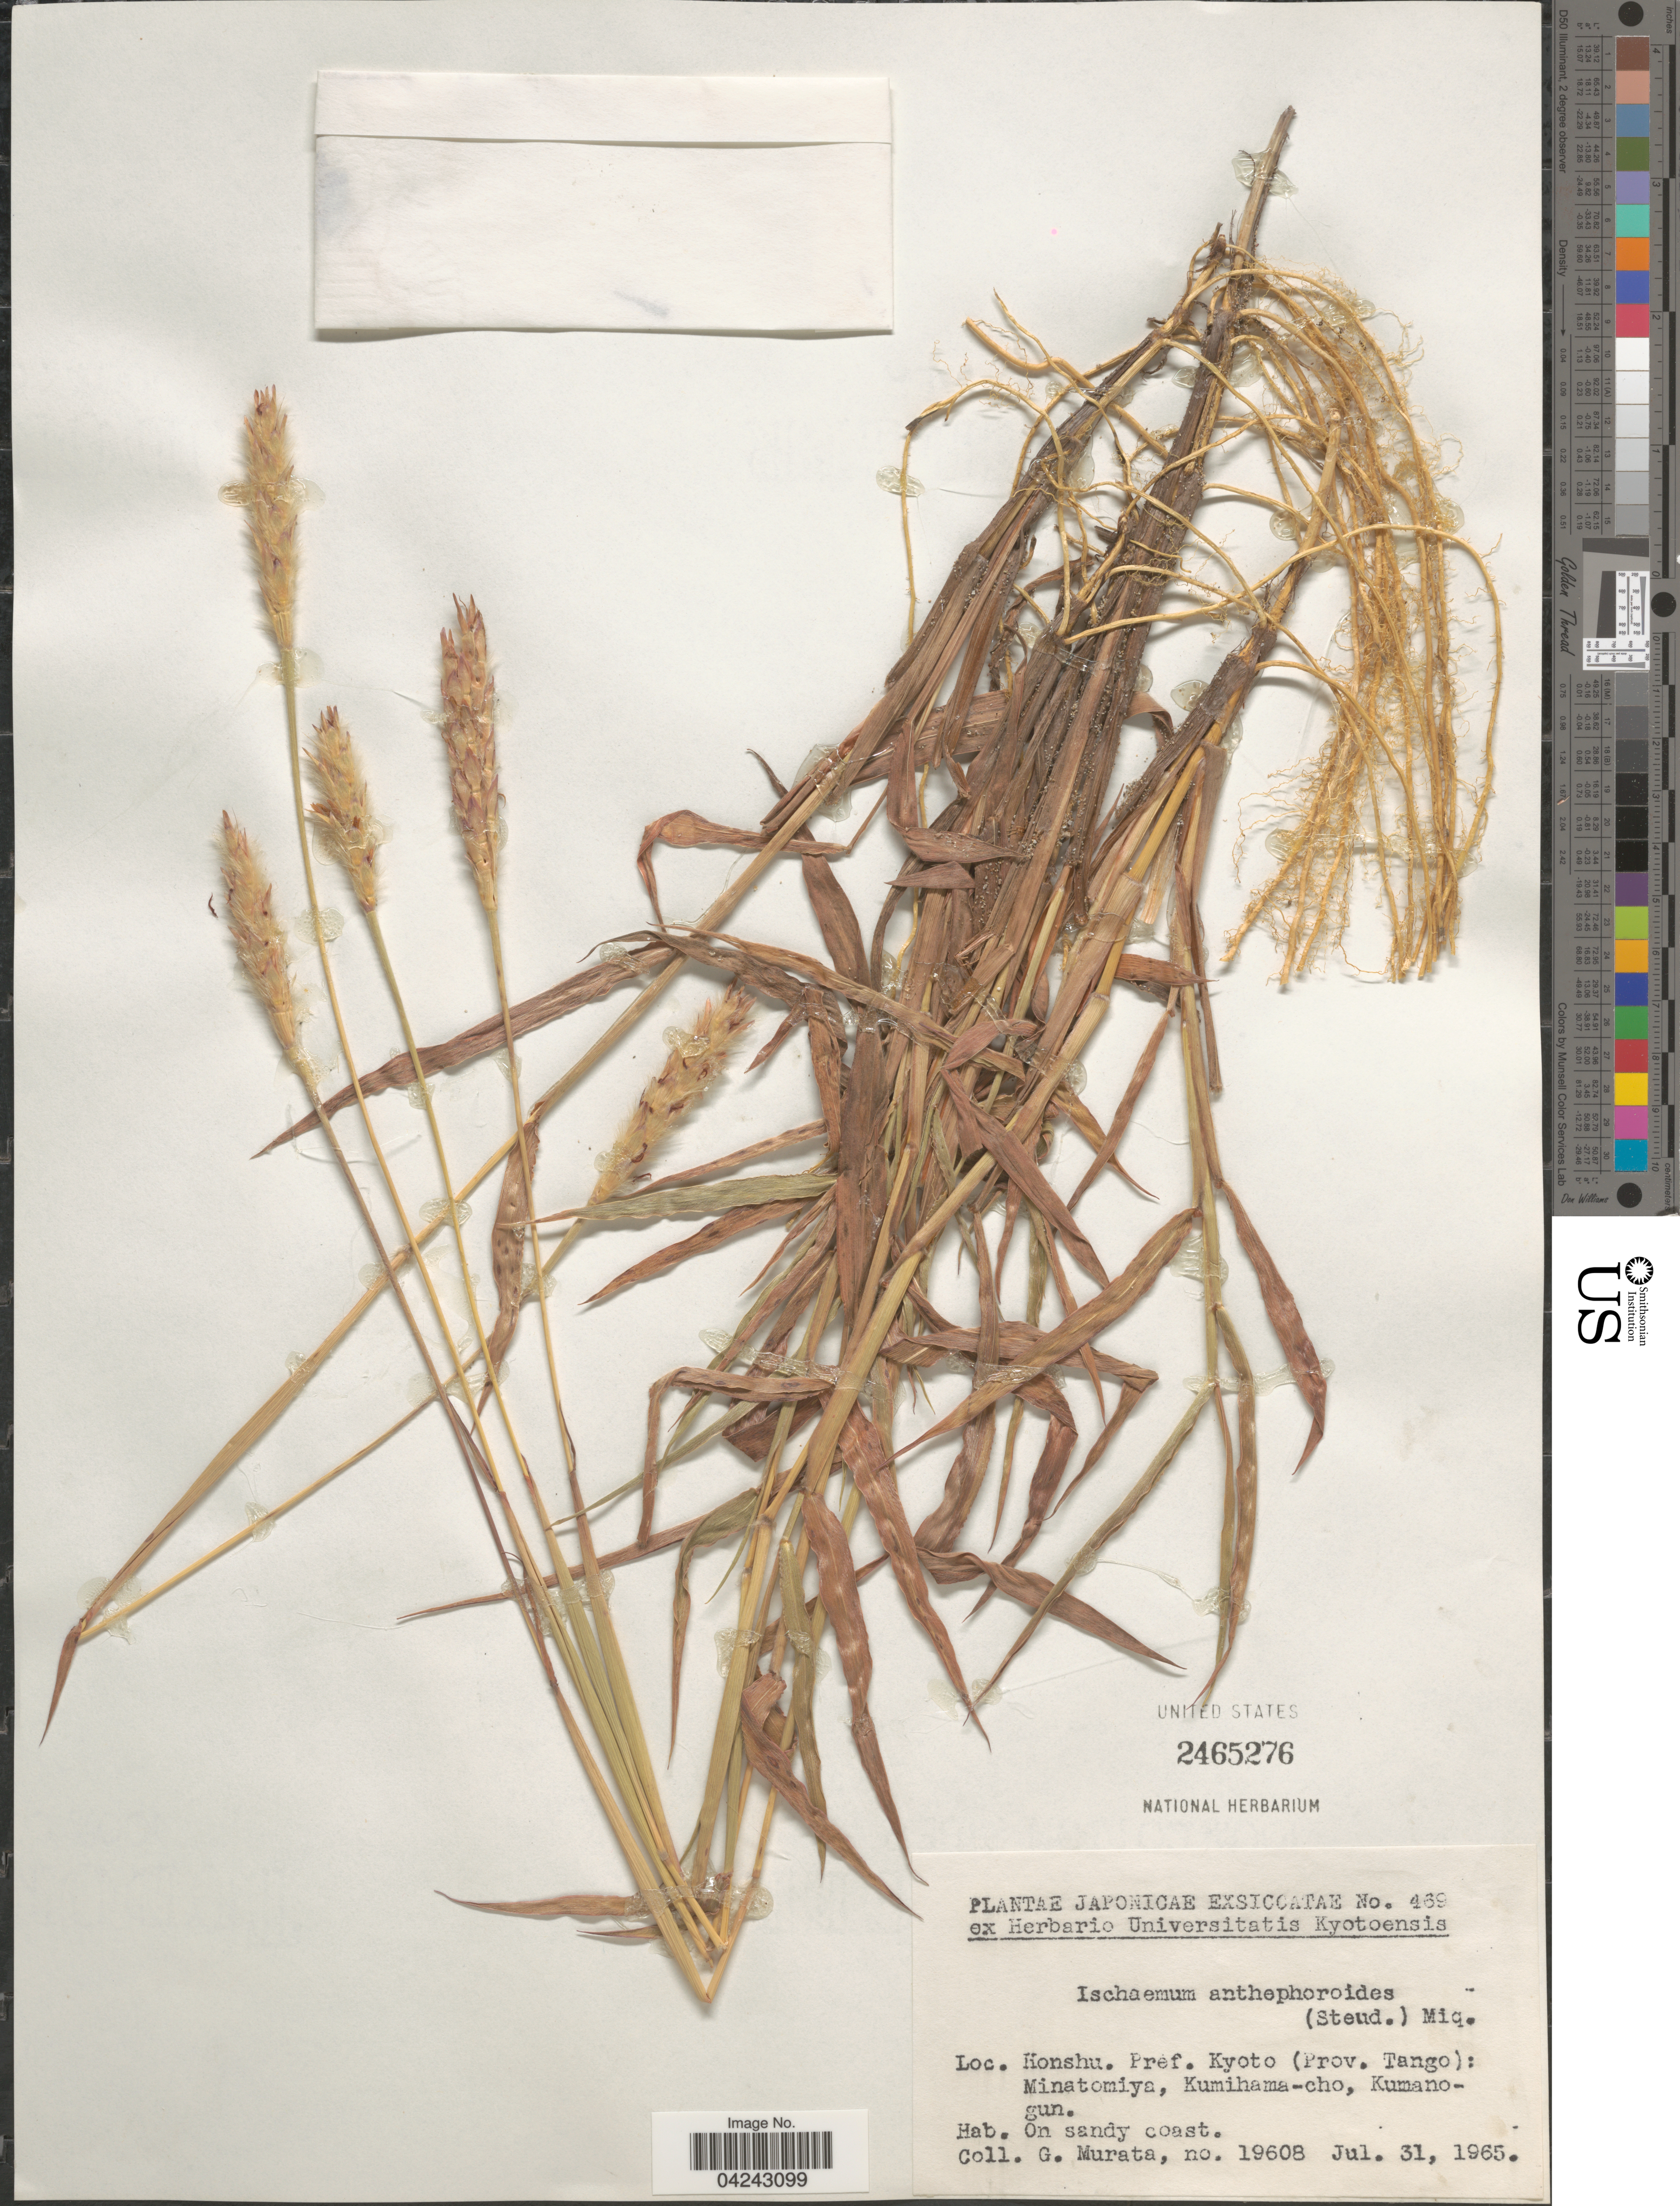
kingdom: Plantae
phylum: Tracheophyta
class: Liliopsida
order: Poales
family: Poaceae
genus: Ischaemum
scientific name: Ischaemum anthephoroides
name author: (Steud.) Miq.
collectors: G. Murata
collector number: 19608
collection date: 1965-07-31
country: Japan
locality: Honshu. Pref. Kyoto (Prov. Tango): Minatomiya, Kumihama-cho, Kumanogun.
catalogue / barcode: US 2465276